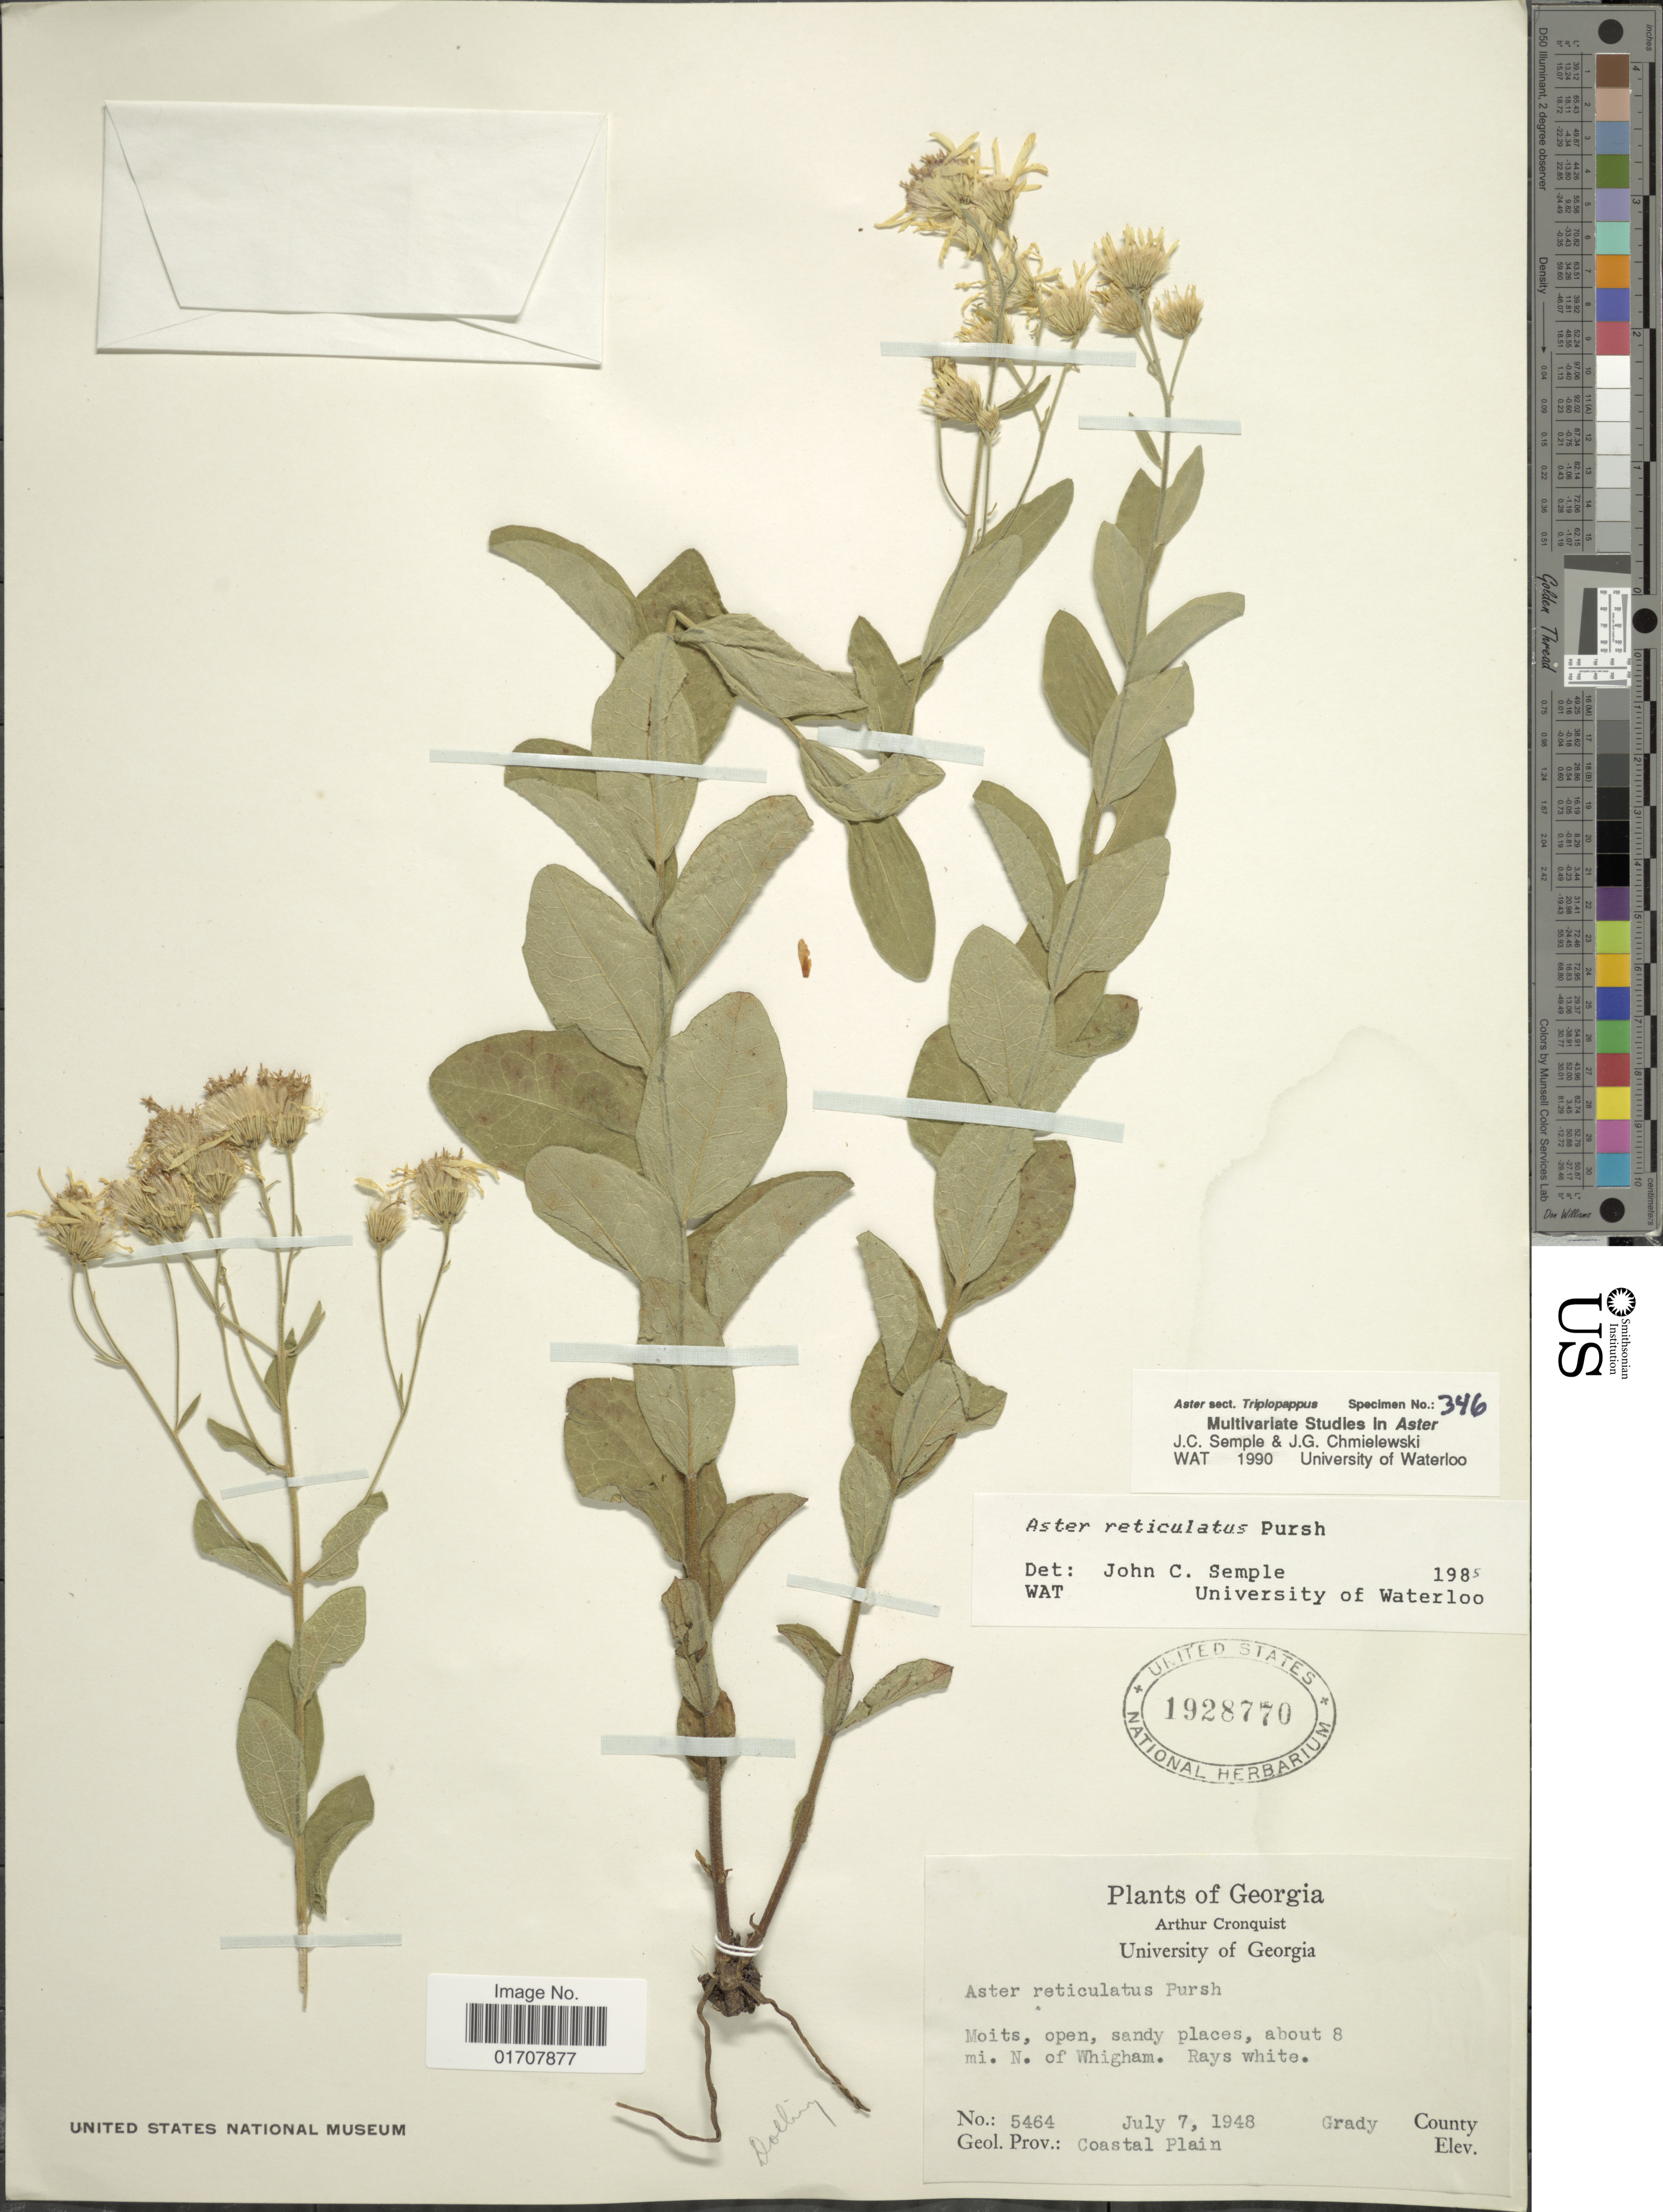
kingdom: Plantae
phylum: Tracheophyta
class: Magnoliopsida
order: Asterales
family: Asteraceae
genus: Oclemena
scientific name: Oclemena reticulata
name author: (Pursh) G.L. Nesom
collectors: A. J. Cronquist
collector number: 5464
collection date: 1948-07-07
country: United States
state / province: Georgia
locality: Moist, open, sandy places, about 8 mi. N. of Whigham, Grady County, Geol. Prov.: Coastal Plain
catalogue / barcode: US 1928770